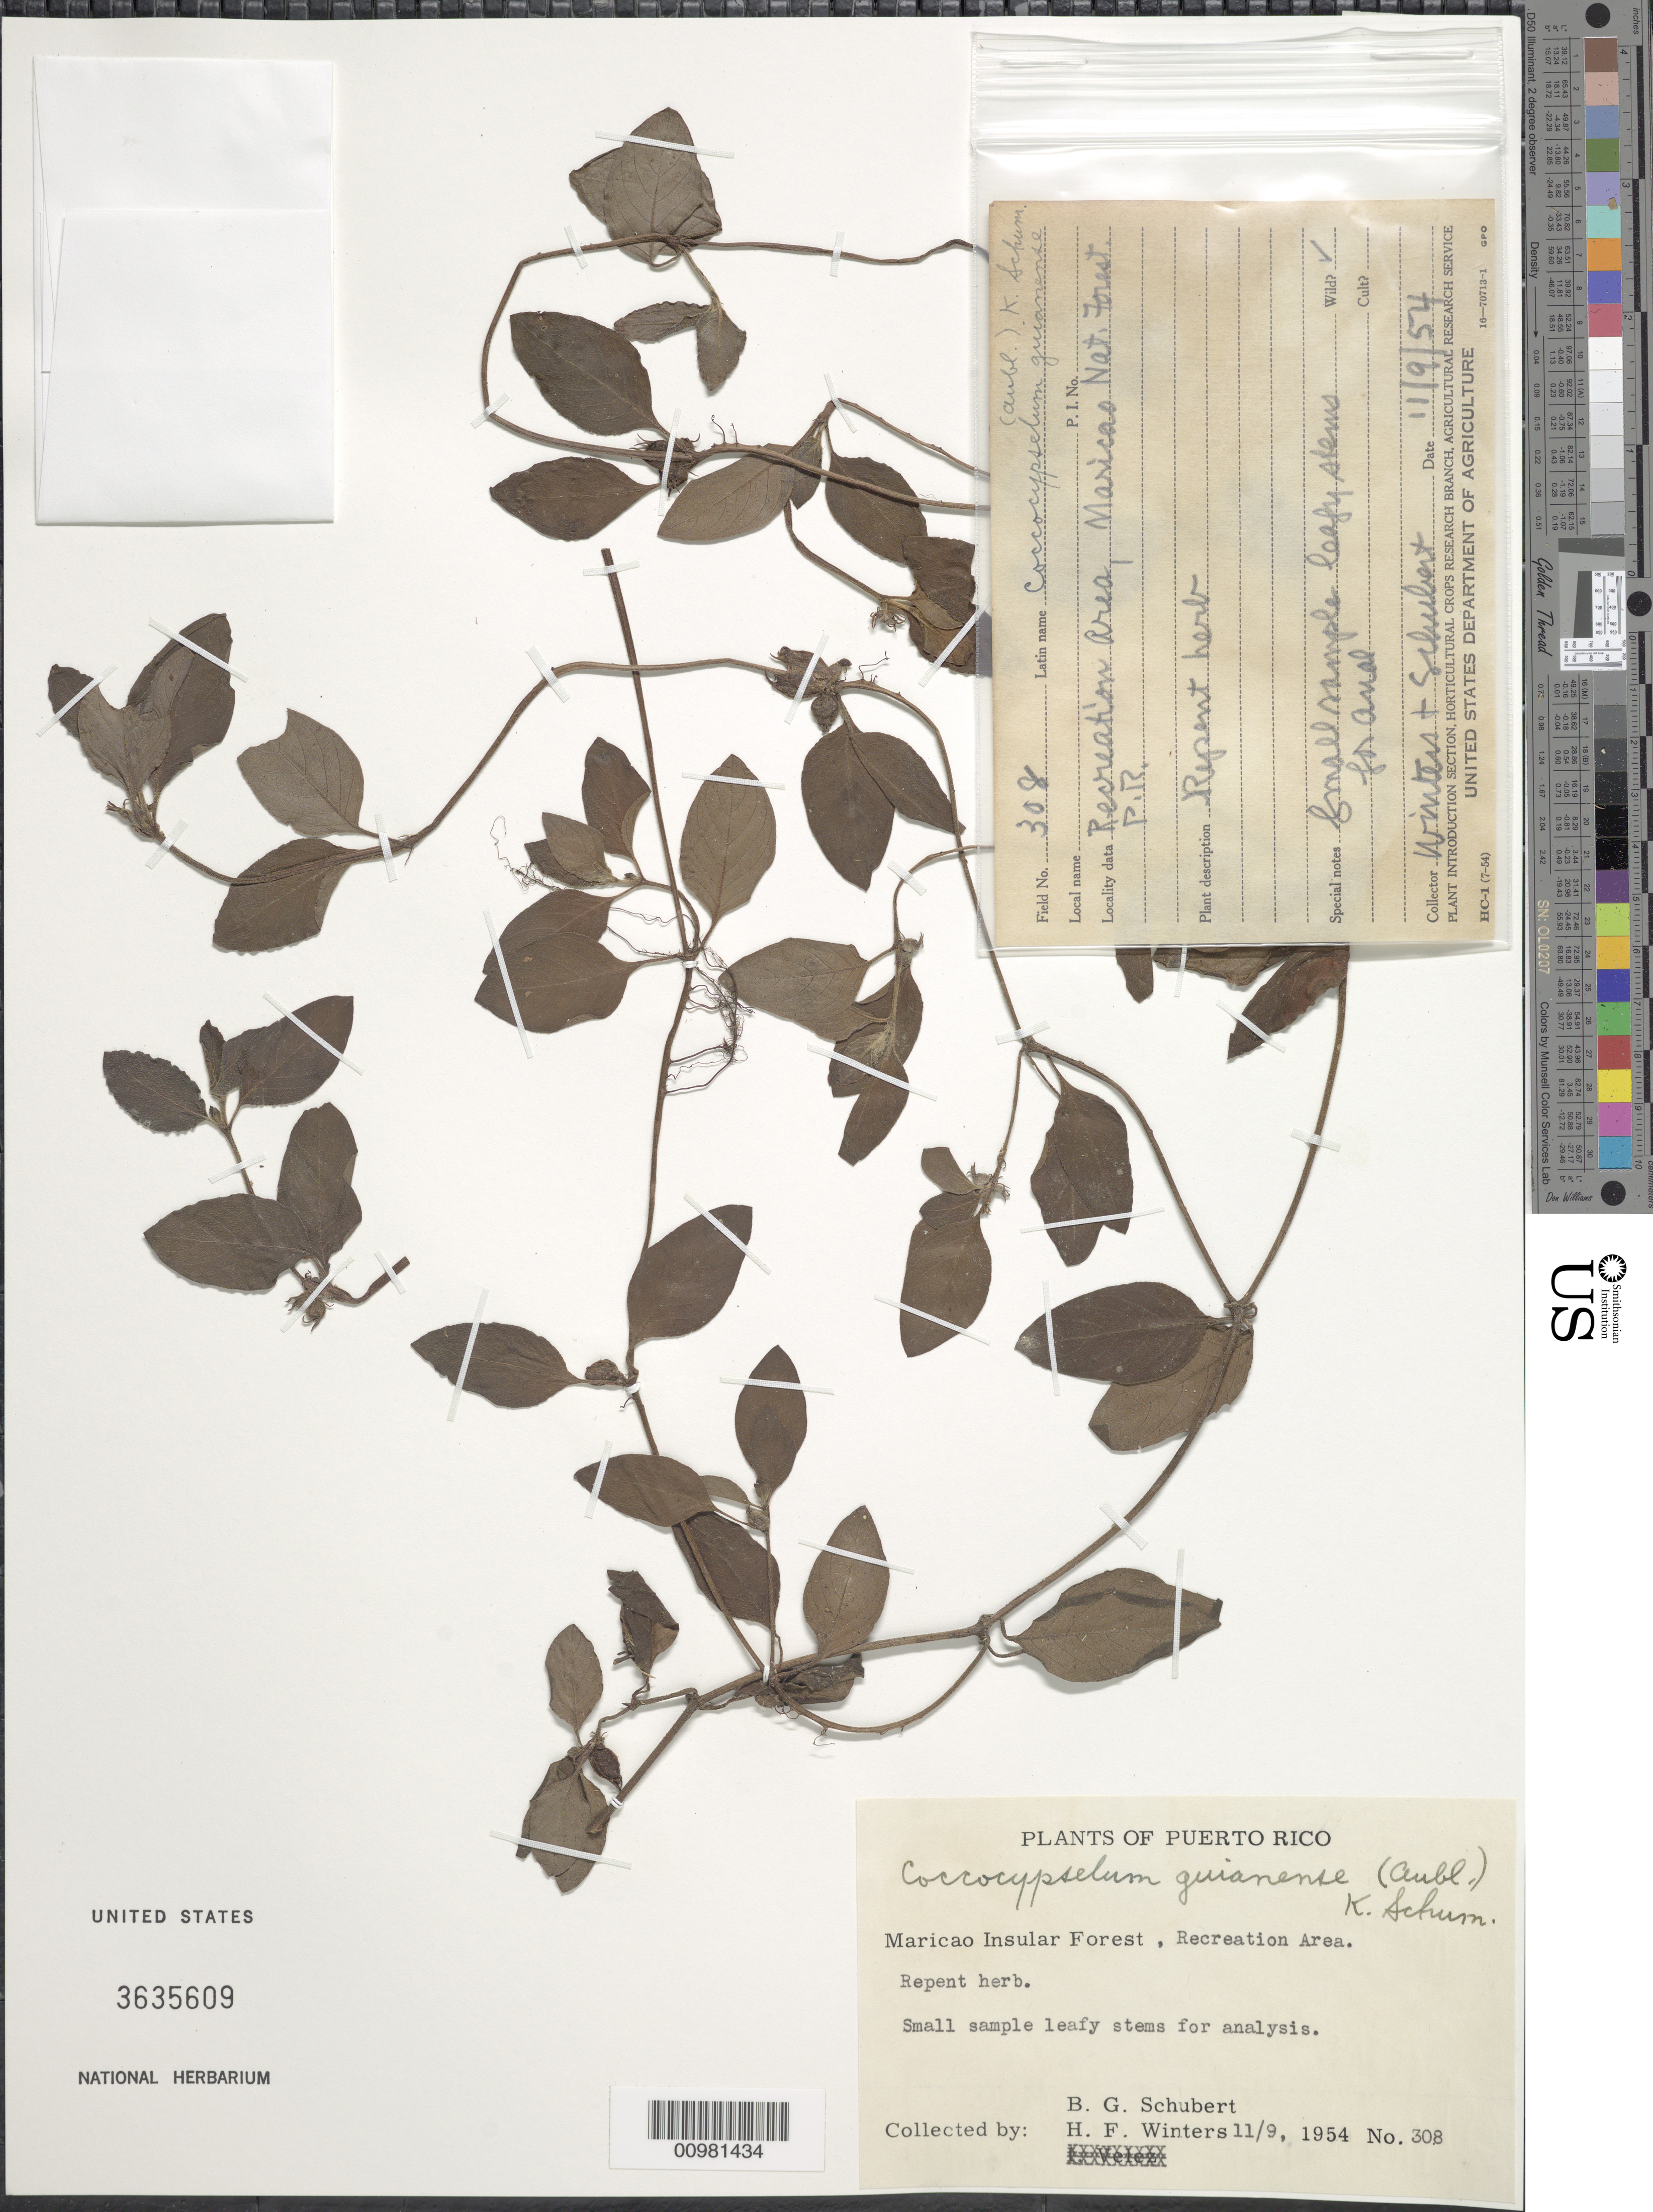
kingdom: Plantae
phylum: Tracheophyta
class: Magnoliopsida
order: Gentianales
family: Rubiaceae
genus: Coccocypselum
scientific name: Coccocypselum guianense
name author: (Aubl.) K. Schum.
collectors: B. Schubert & H. Winters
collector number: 308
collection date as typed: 09 Nov 1954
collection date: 1954-11-09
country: Puerto Rico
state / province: Maricao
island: Puerto Rico I.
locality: Maricao Insular Forest, Recreation Area.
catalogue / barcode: US 3635609